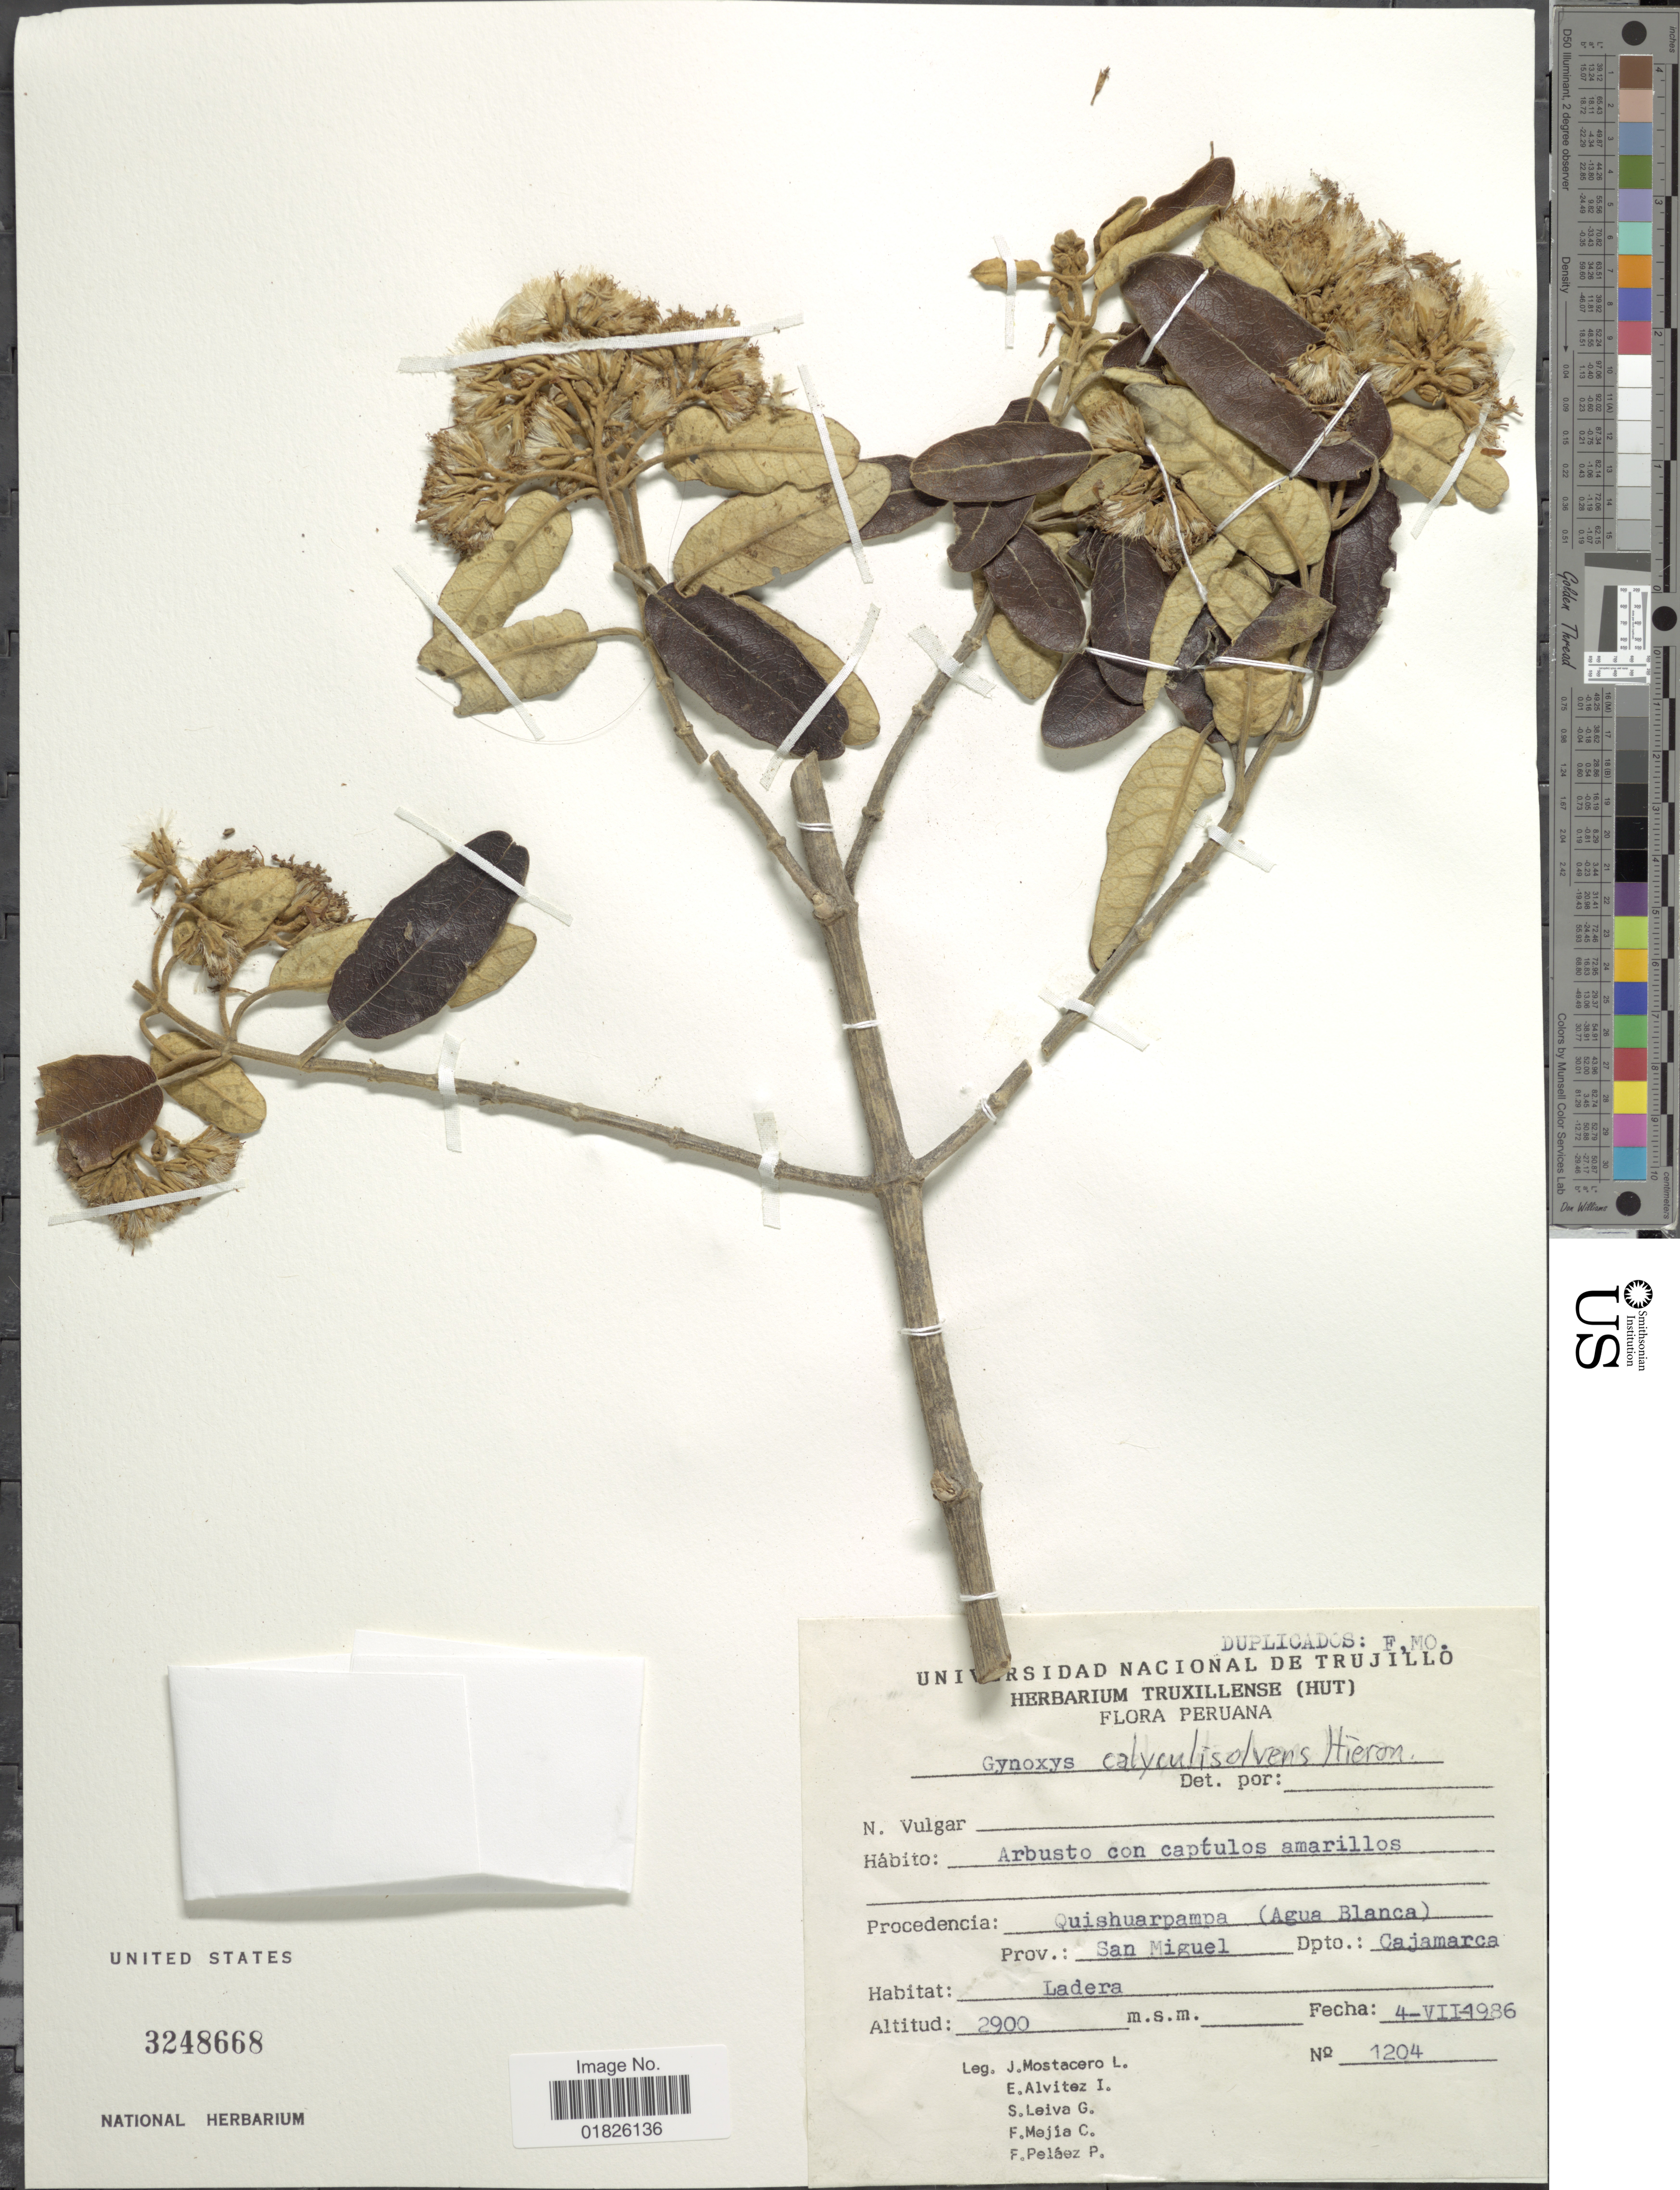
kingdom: Plantae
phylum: Tracheophyta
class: Magnoliopsida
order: Asterales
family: Asteraceae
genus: Gynoxys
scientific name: Gynoxys calyculisolvens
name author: Hieron.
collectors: J. Mostacero L., E. Alvitez I., S. Leiva G., F. Mejia C. & F. Pelaez P.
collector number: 1204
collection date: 1986-07-04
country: Peru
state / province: Cajamarca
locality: Quishuarpampa (Agua Blanca) Prov. San Miguel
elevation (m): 2900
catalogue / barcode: US 3248668